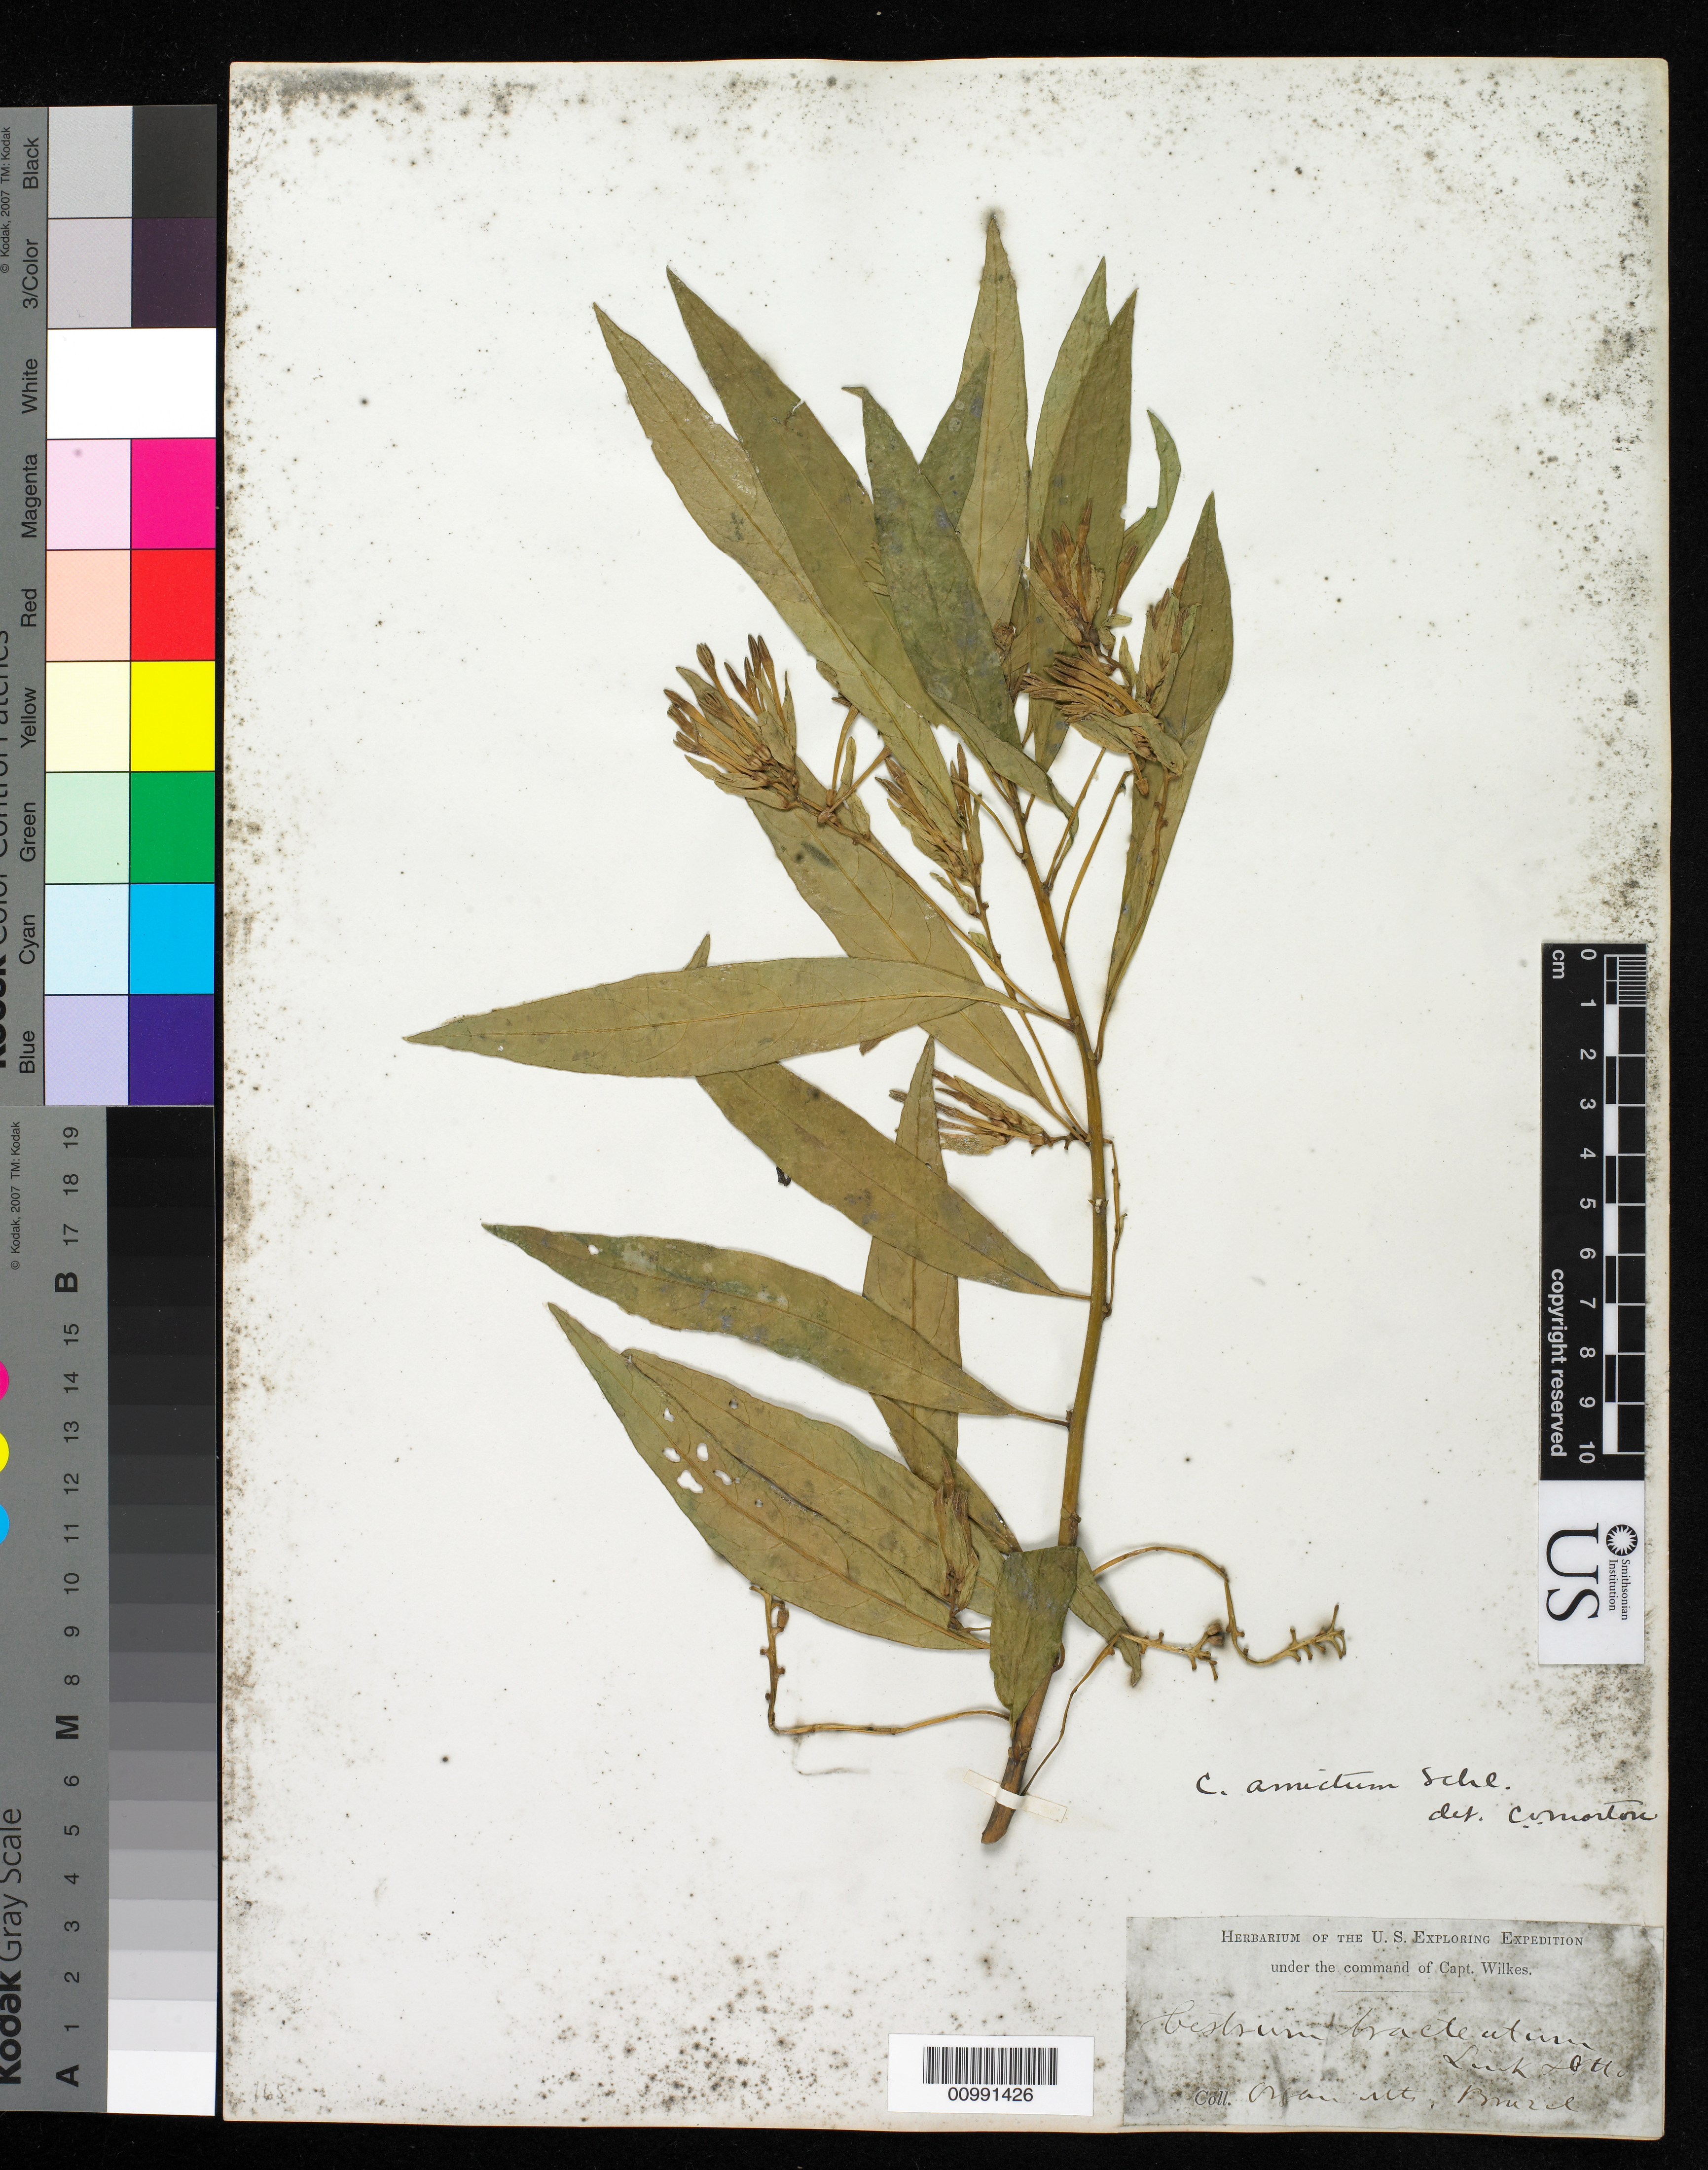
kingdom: Plantae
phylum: Tracheophyta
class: Magnoliopsida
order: Solanales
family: Solanaceae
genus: Cestrum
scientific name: Cestrum amictum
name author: Schltdl.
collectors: Wilkes Explor. Exped.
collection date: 1838/1842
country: Brazil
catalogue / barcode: US 98594